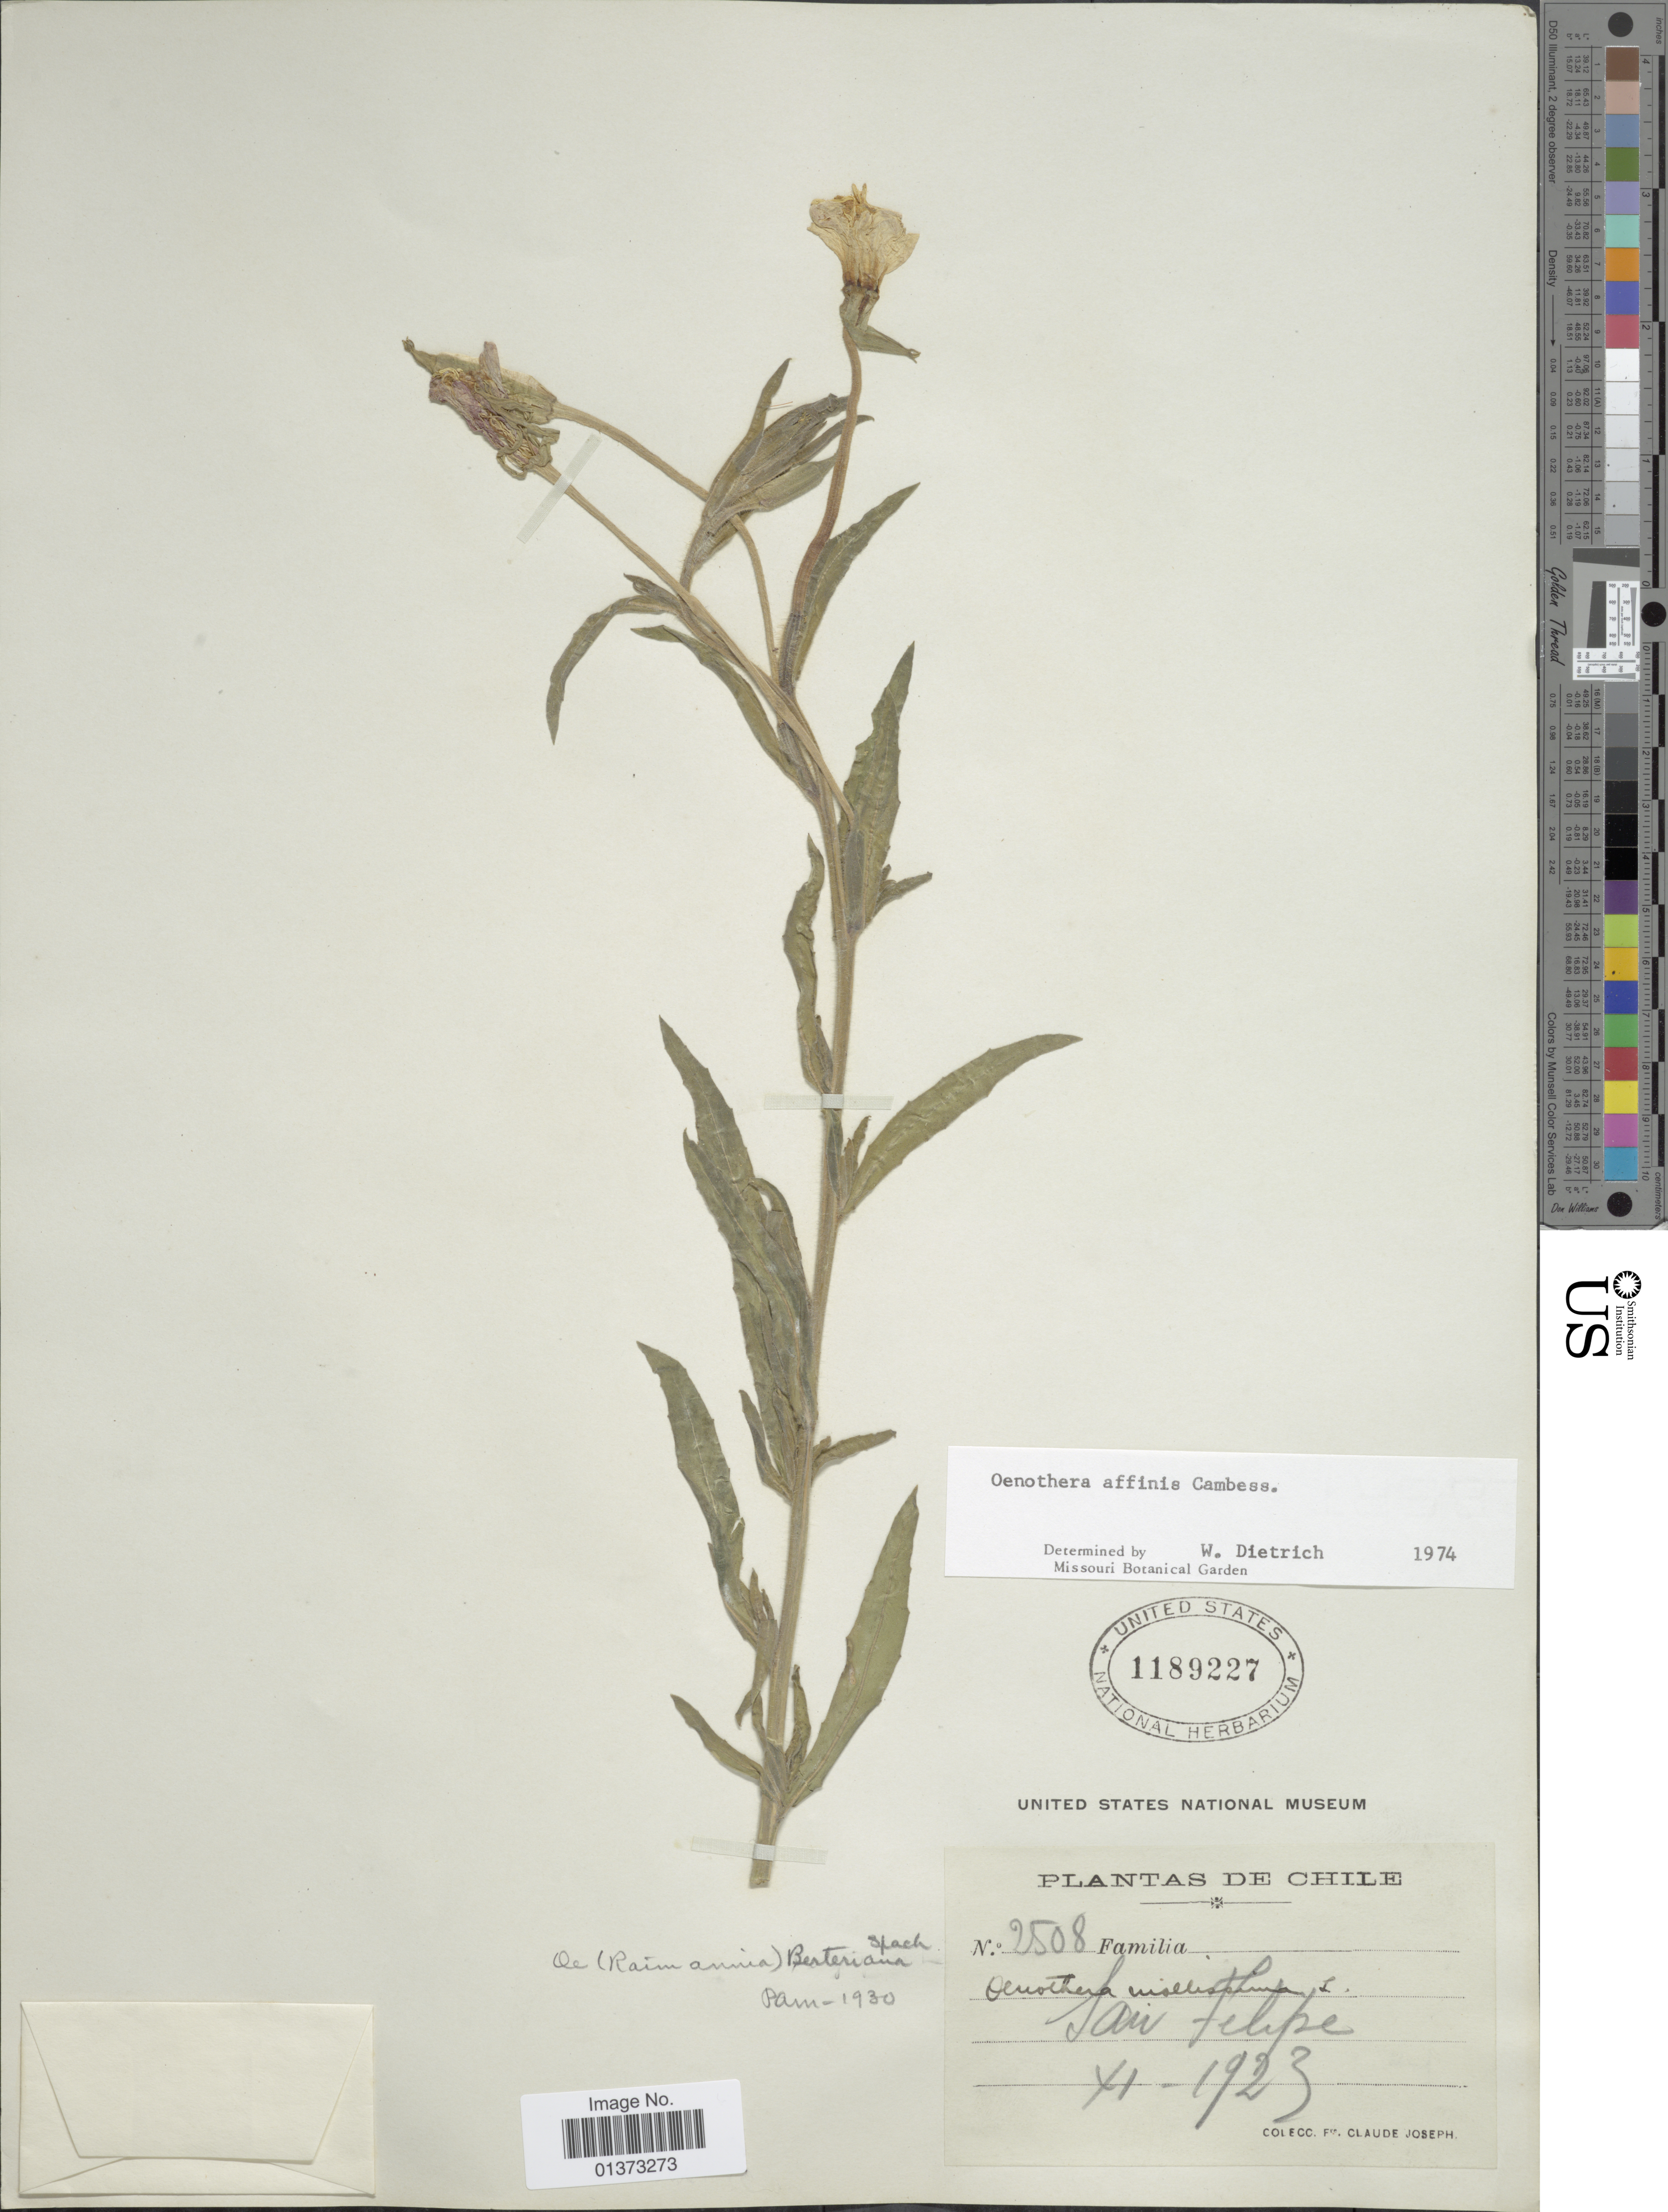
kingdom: Plantae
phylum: Tracheophyta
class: Magnoliopsida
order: Myrtales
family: Onagraceae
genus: Oenothera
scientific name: Oenothera affinis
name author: Cambess.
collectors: Bro. Claude-Joseph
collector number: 2508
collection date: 1923-11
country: Chile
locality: San Felipe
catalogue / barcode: US 1189227